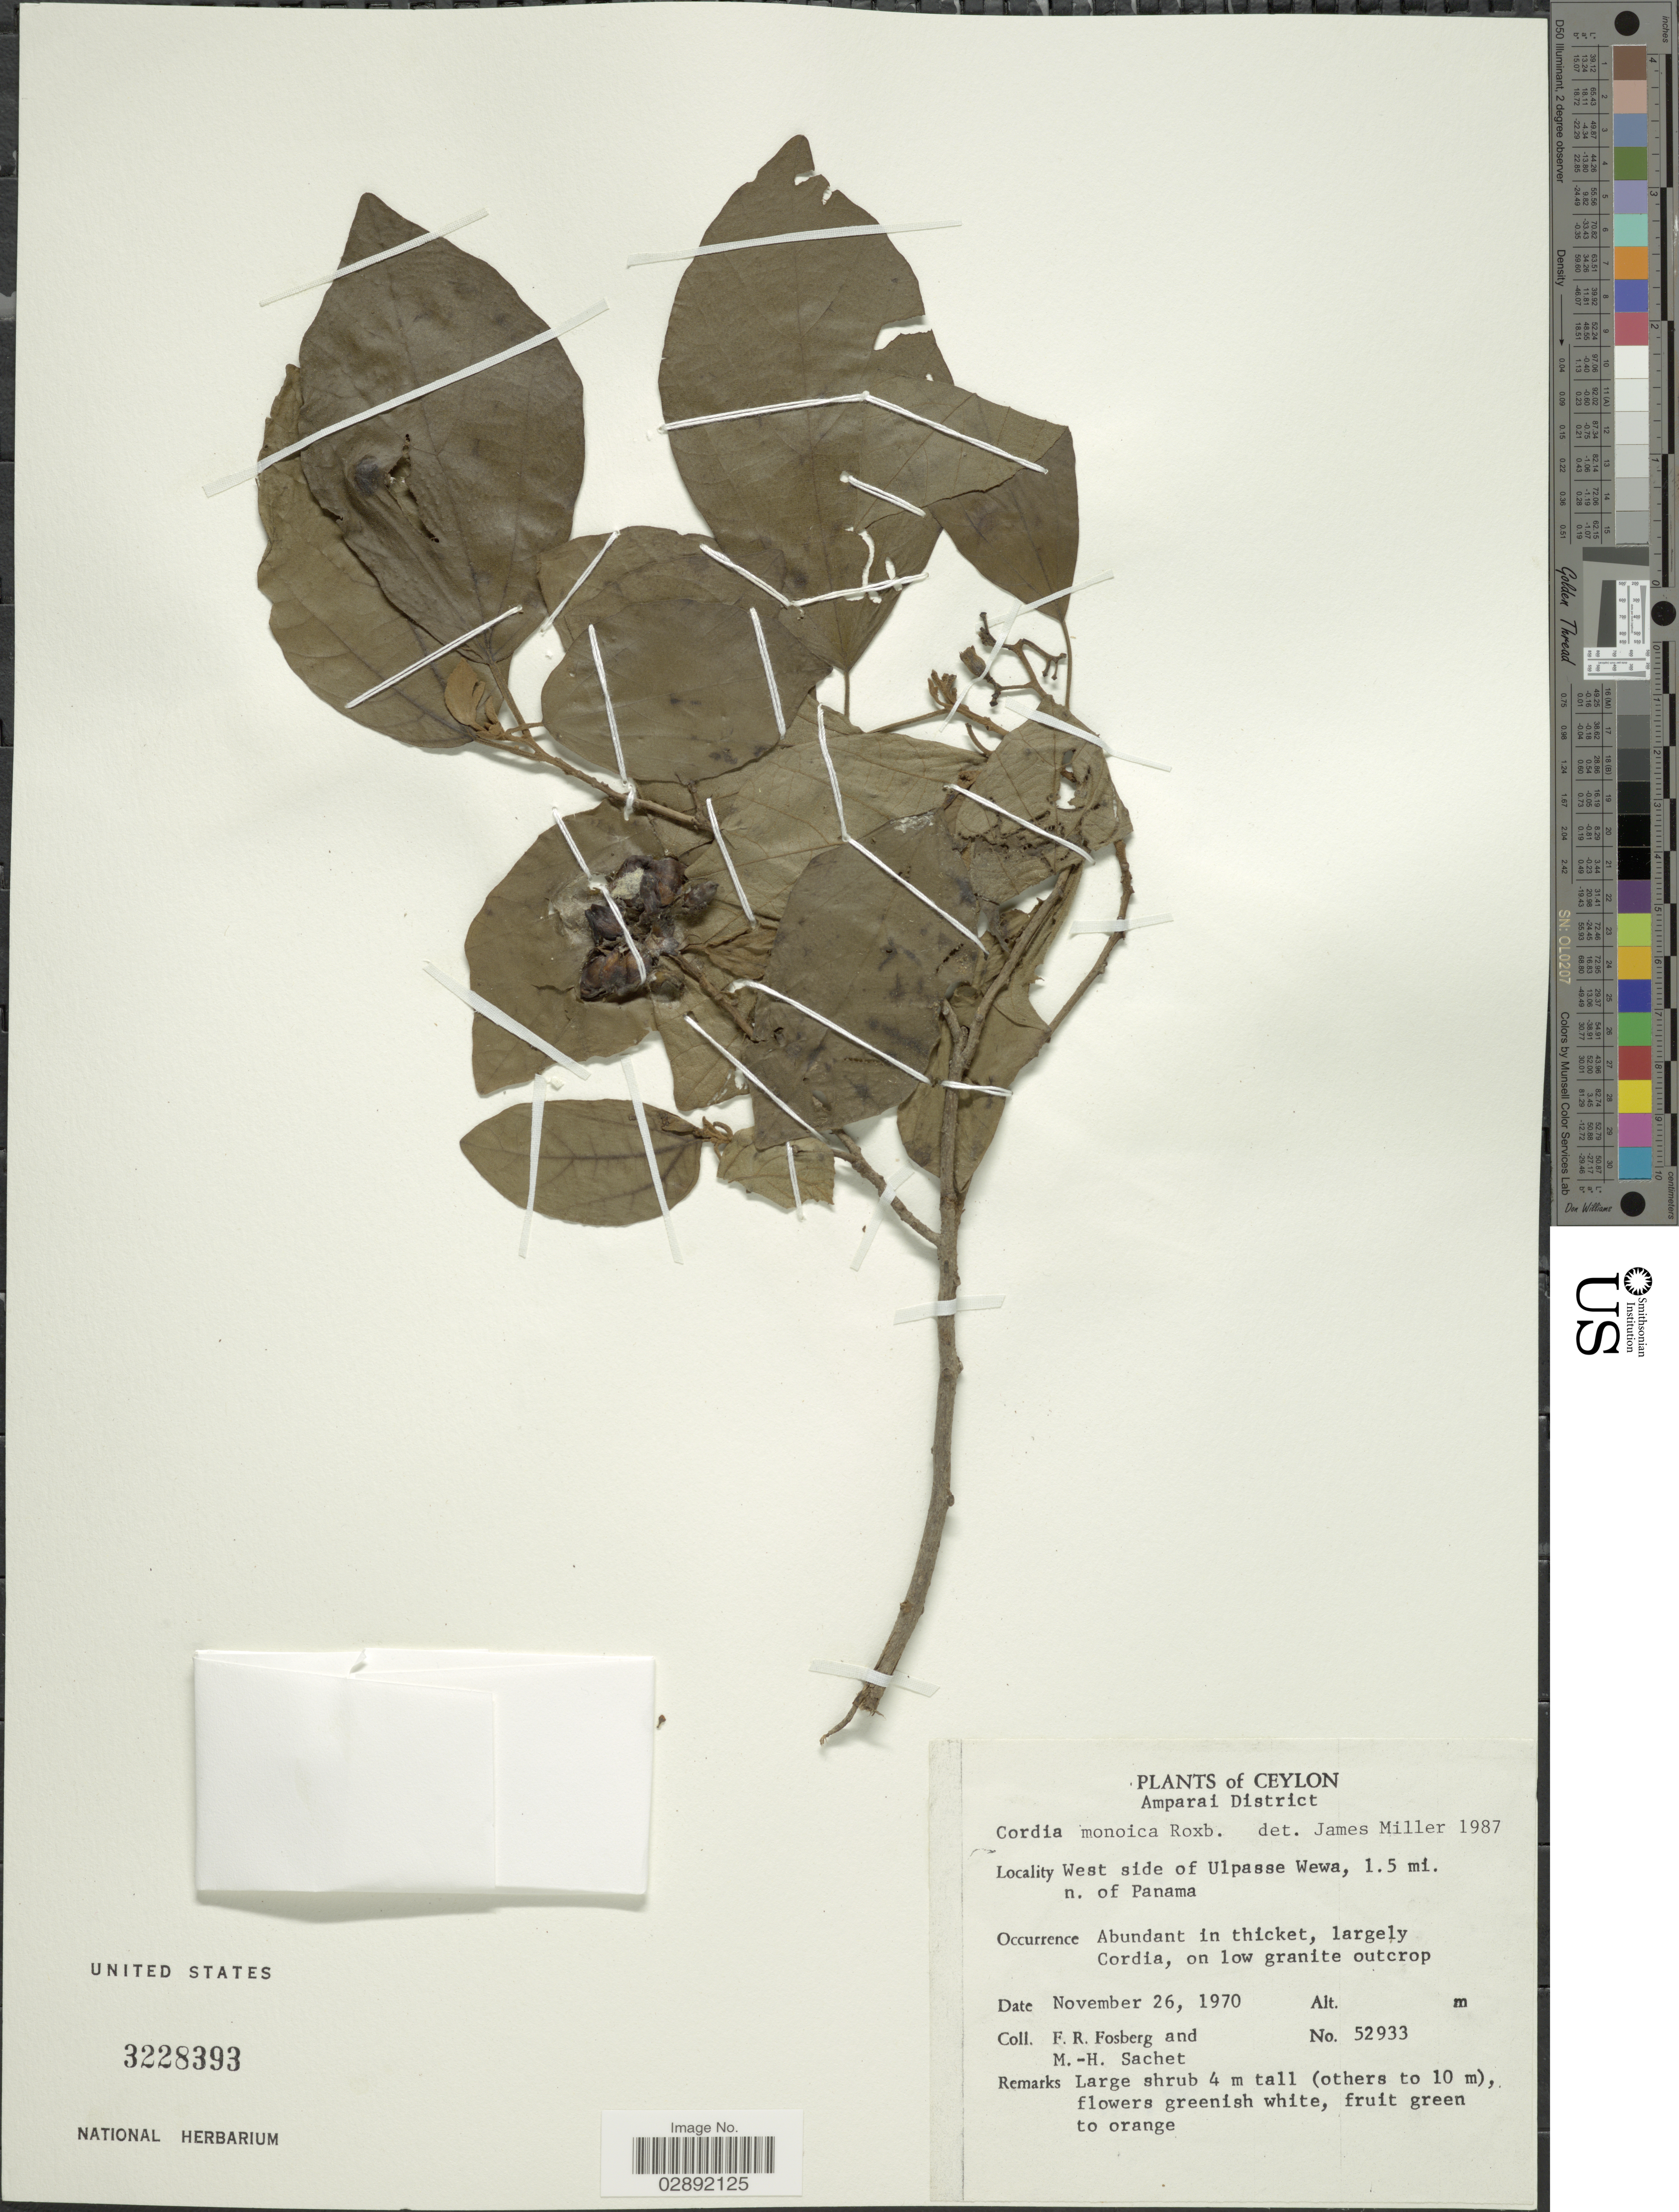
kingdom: Plantae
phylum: Tracheophyta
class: Magnoliopsida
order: Boraginales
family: Cordiaceae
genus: Cordia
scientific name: Cordia monoica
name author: Roxb.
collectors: F. R. Fosberg & M.-H. Sachet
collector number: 52933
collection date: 1970-11-26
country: Sri Lanka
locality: Ceylon. Amparai District. West side of Ulpasse Wewa, 1.5 mi. n. of Panama.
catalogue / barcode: US 3228393